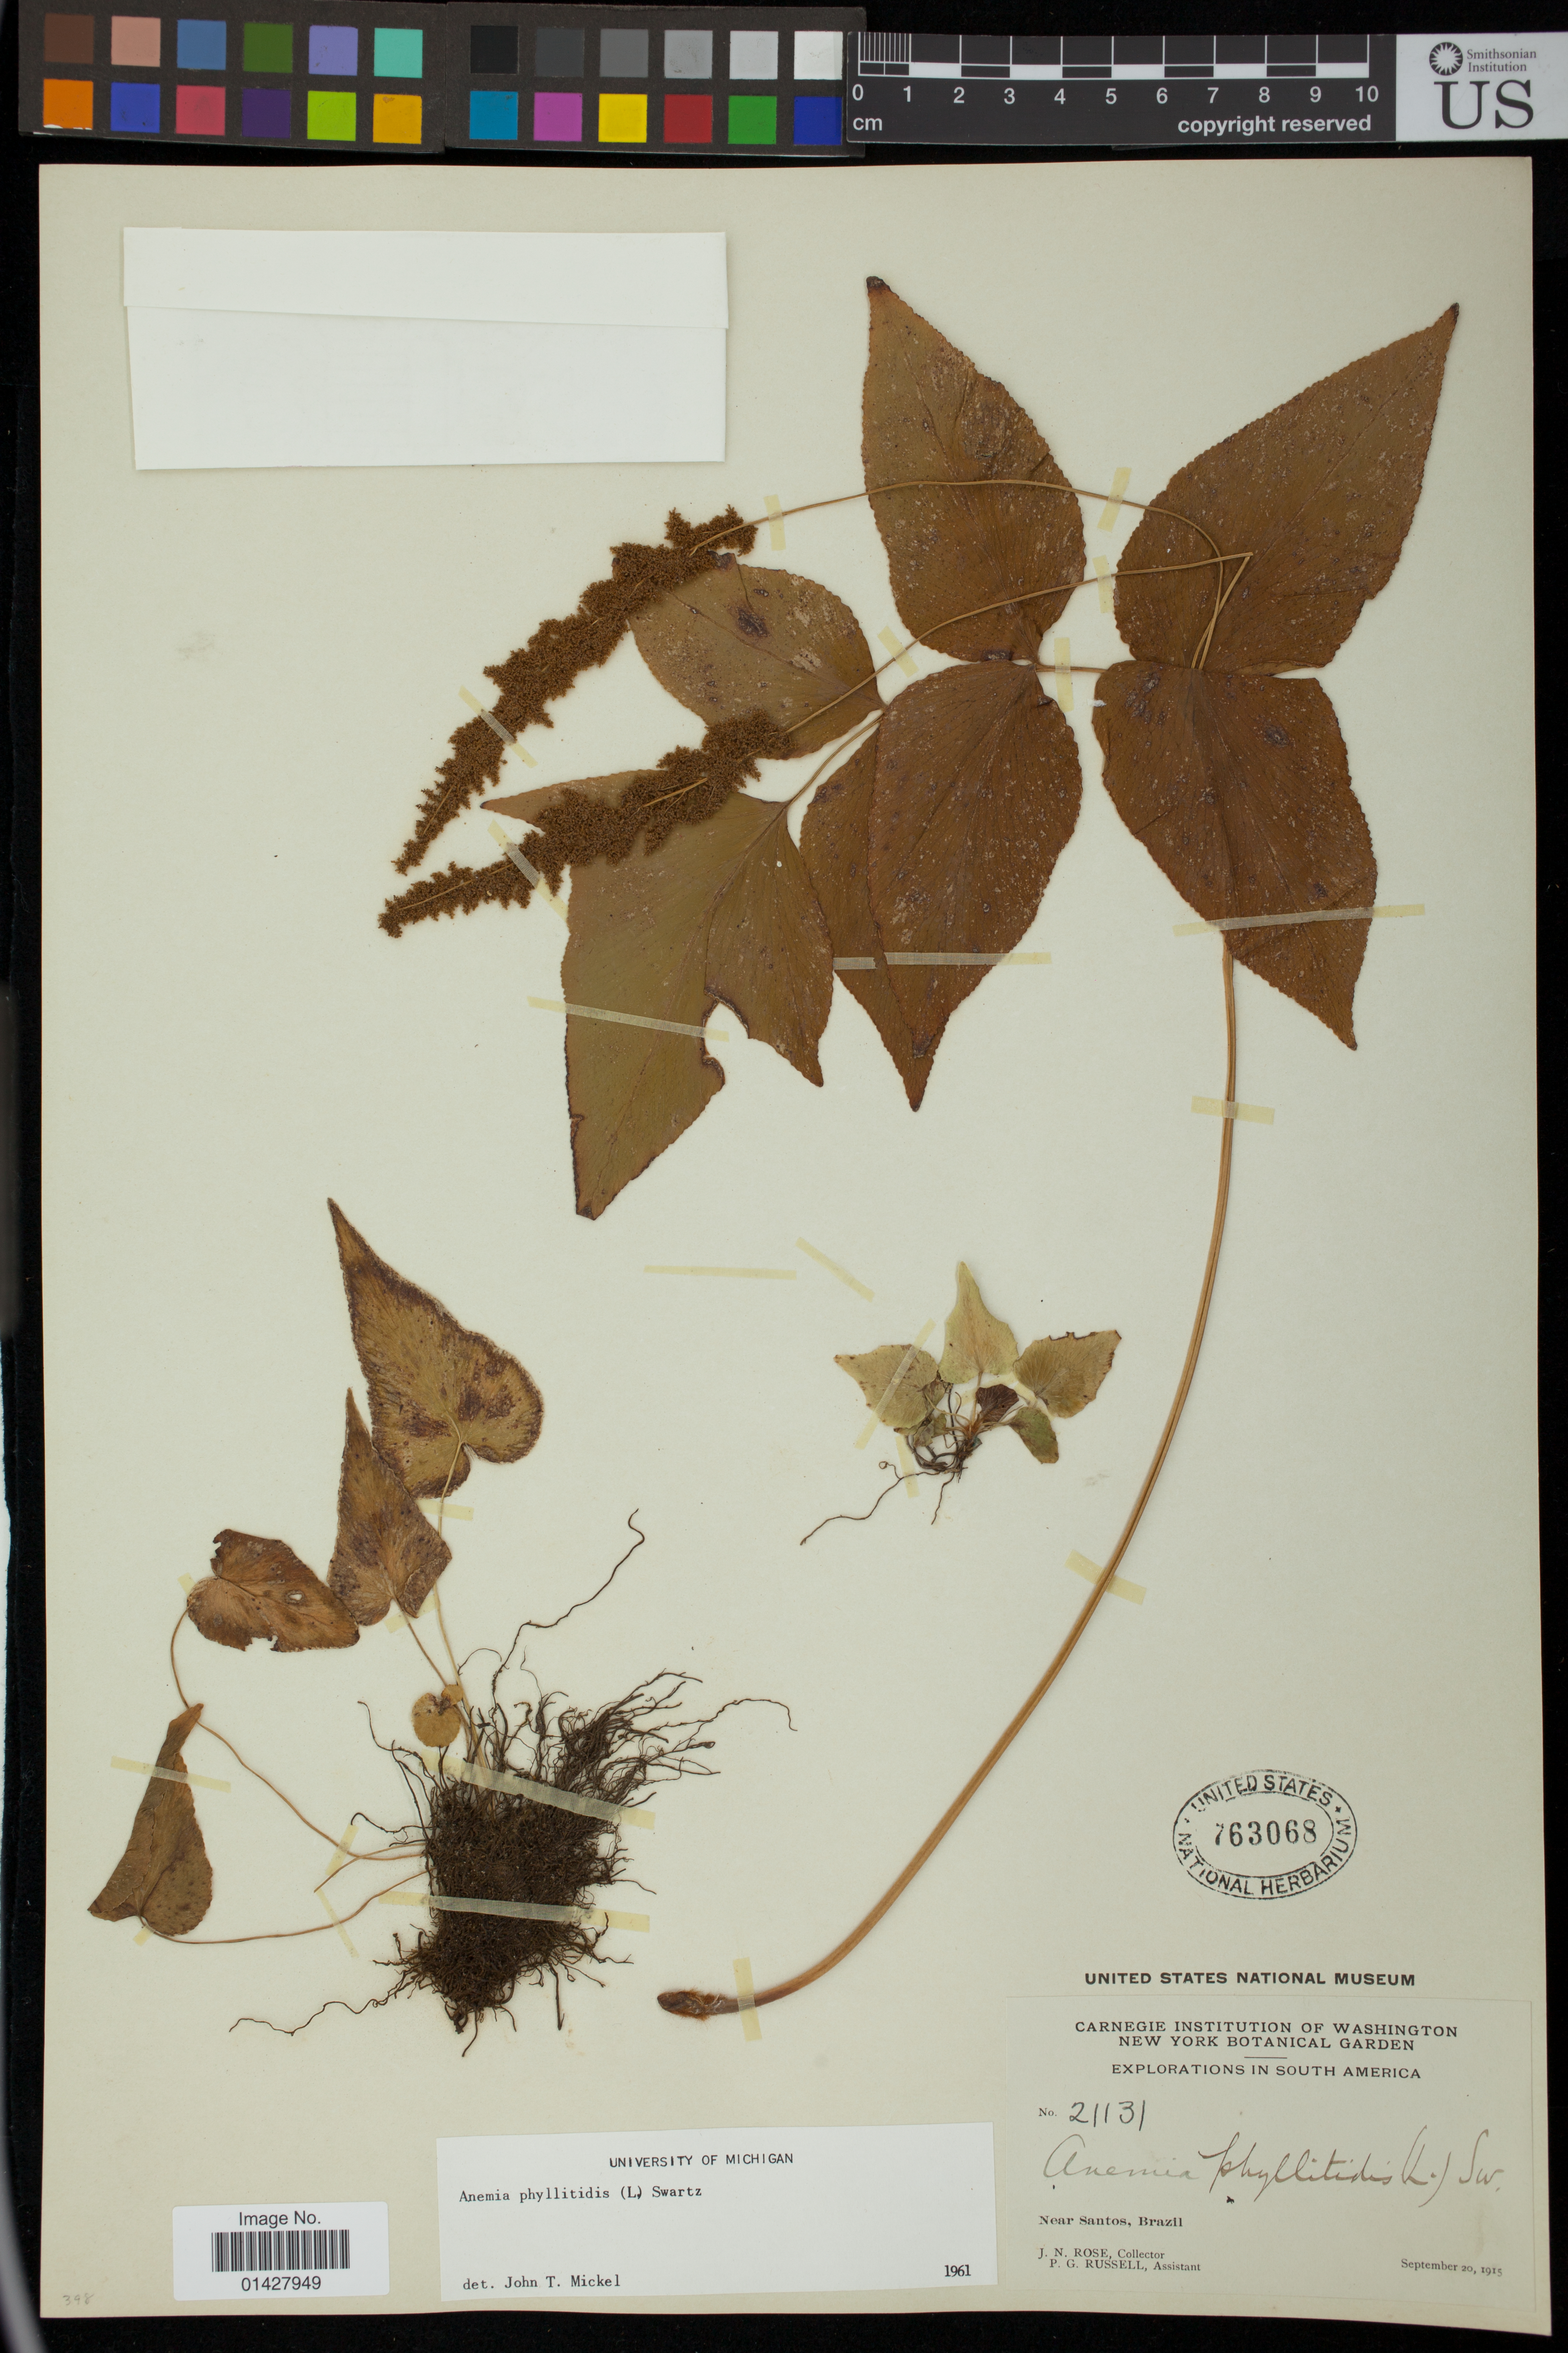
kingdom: Plantae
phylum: Tracheophyta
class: Polypodiopsida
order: Schizaeales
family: Anemiaceae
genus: Anemia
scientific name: Anemia phyllitidis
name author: (L.) Sw.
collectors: J. N. Rose & P. G. Russell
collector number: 21131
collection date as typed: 20 Sep 1915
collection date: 1915-09-20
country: Brazil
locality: Santos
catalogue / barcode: US 763068